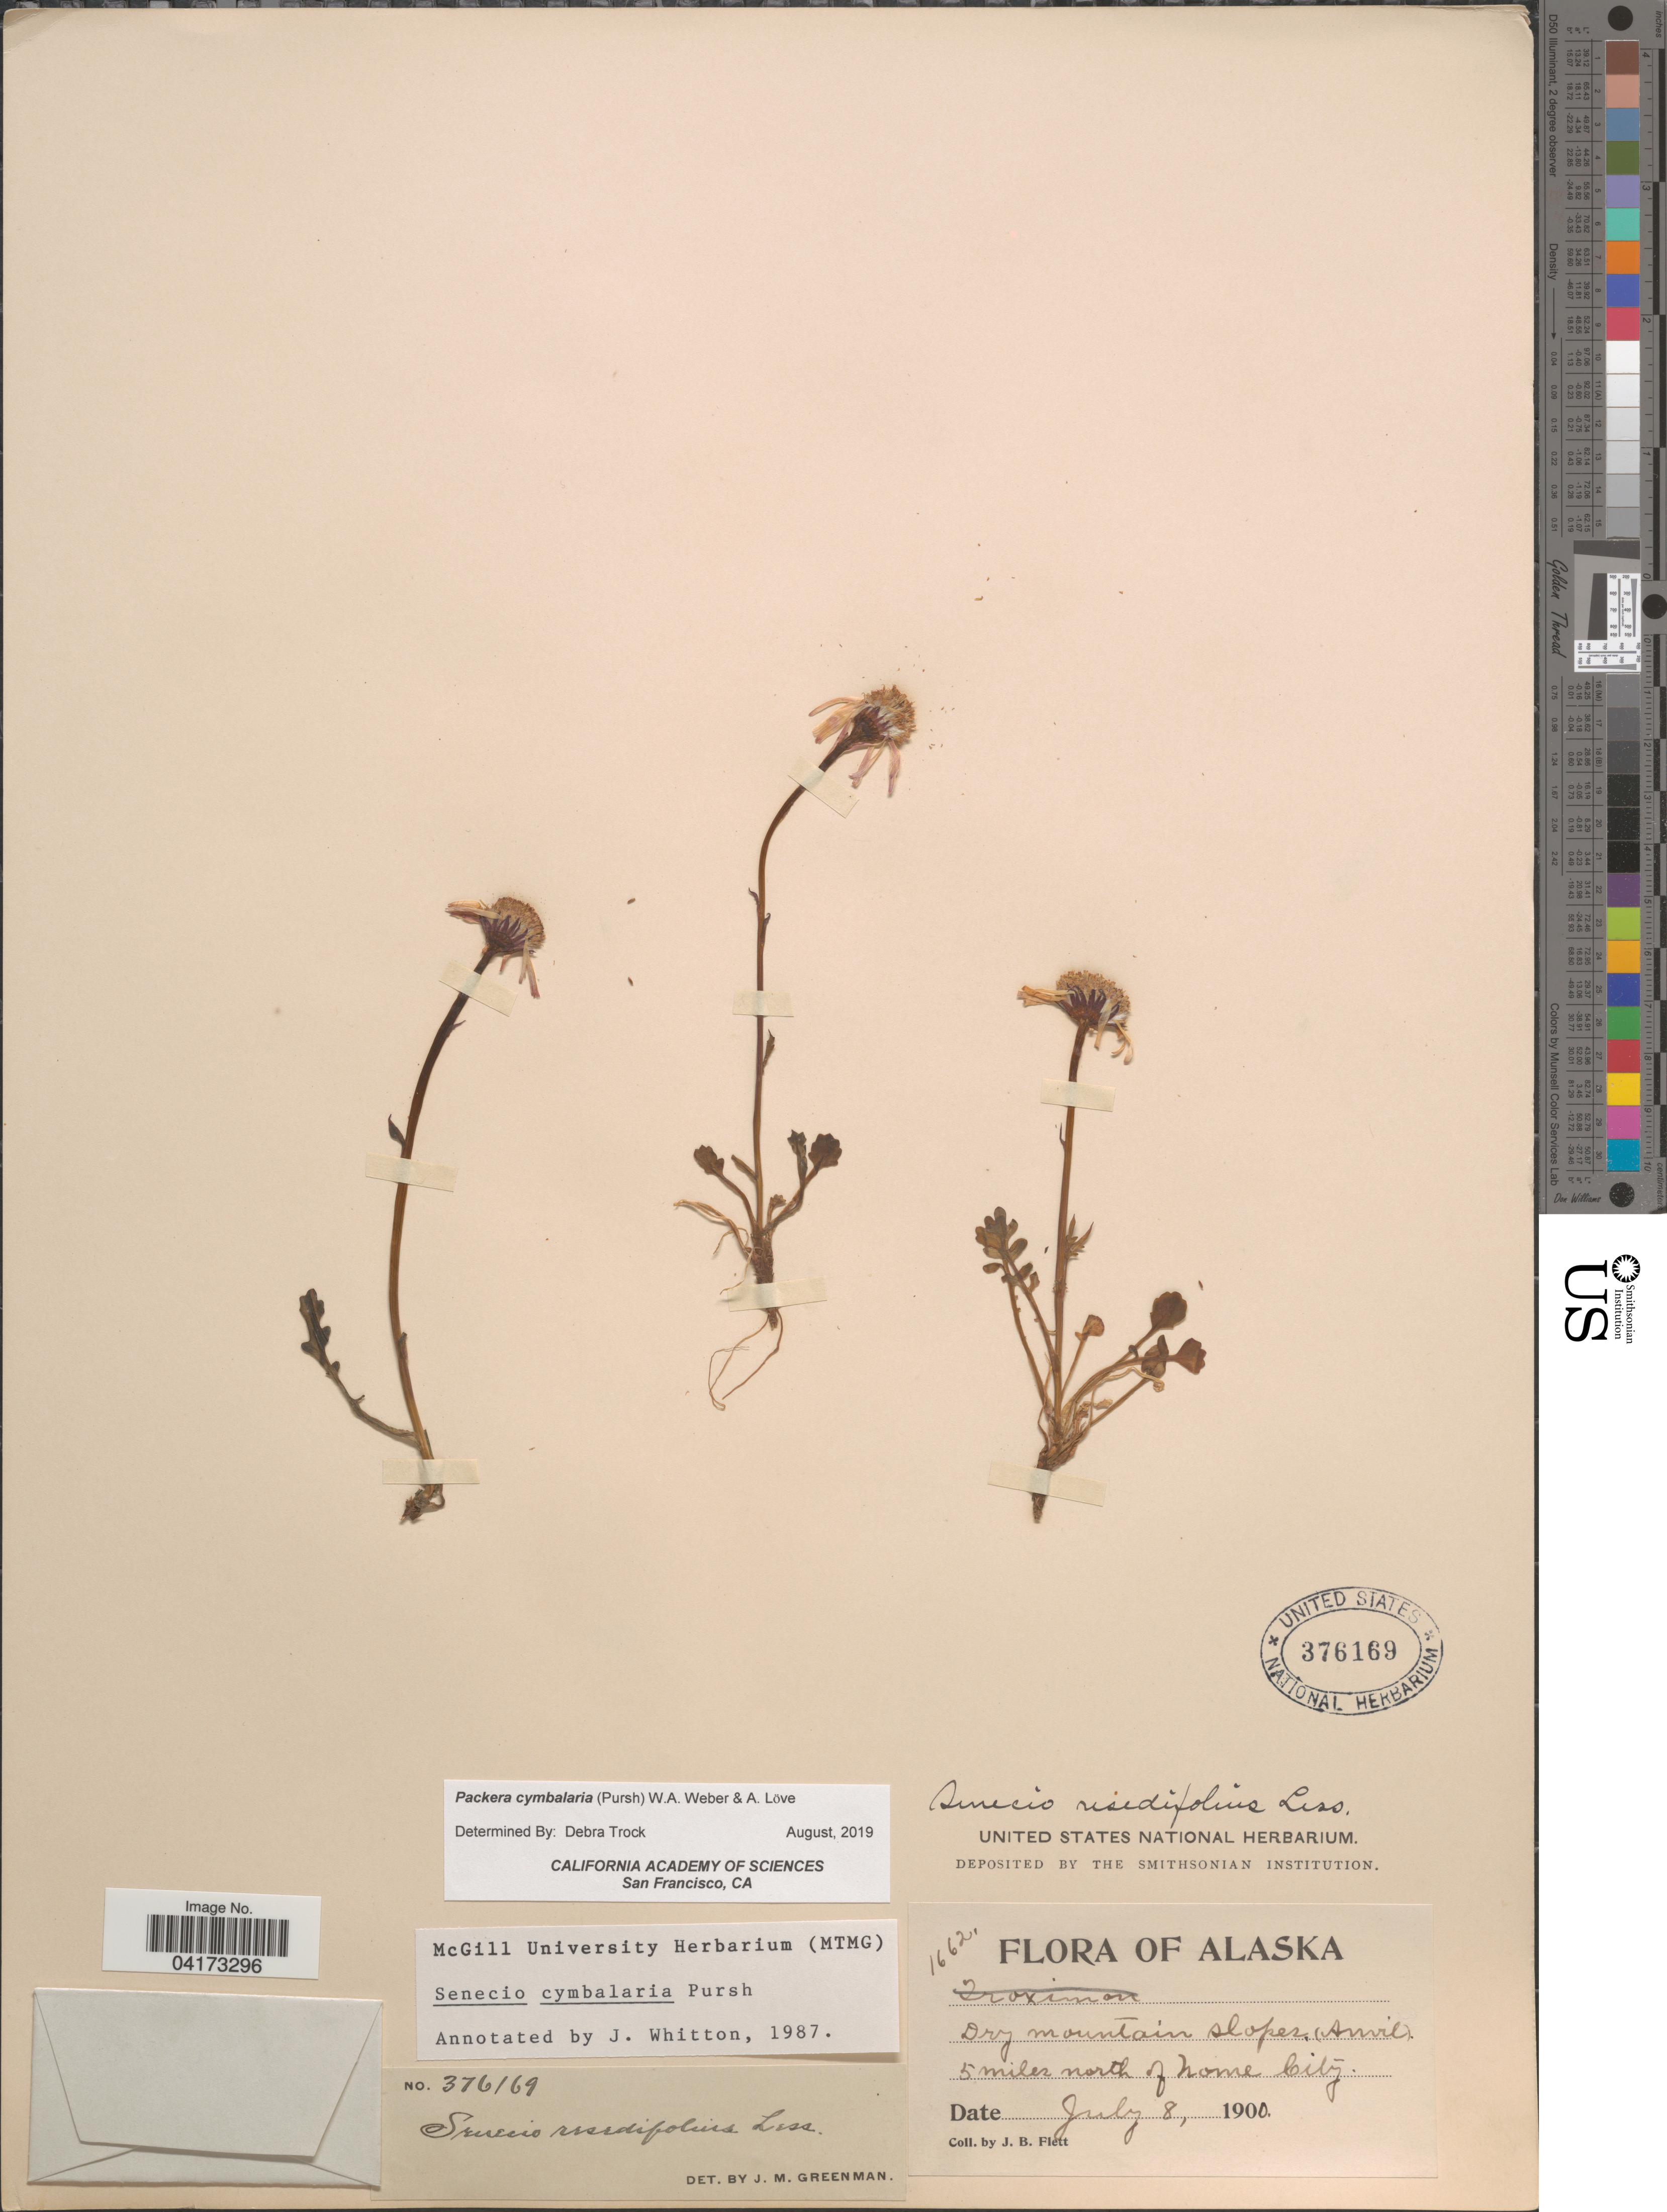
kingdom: Plantae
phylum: Tracheophyta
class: Magnoliopsida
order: Asterales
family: Asteraceae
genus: Packera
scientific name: Packera cymbalaria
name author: (Pursh) W.A. Weber & Á. Löve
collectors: J. Flett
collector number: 1662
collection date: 1900-07-08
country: United States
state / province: Alaska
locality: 5 miles north of Nome City.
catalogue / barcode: US 376169